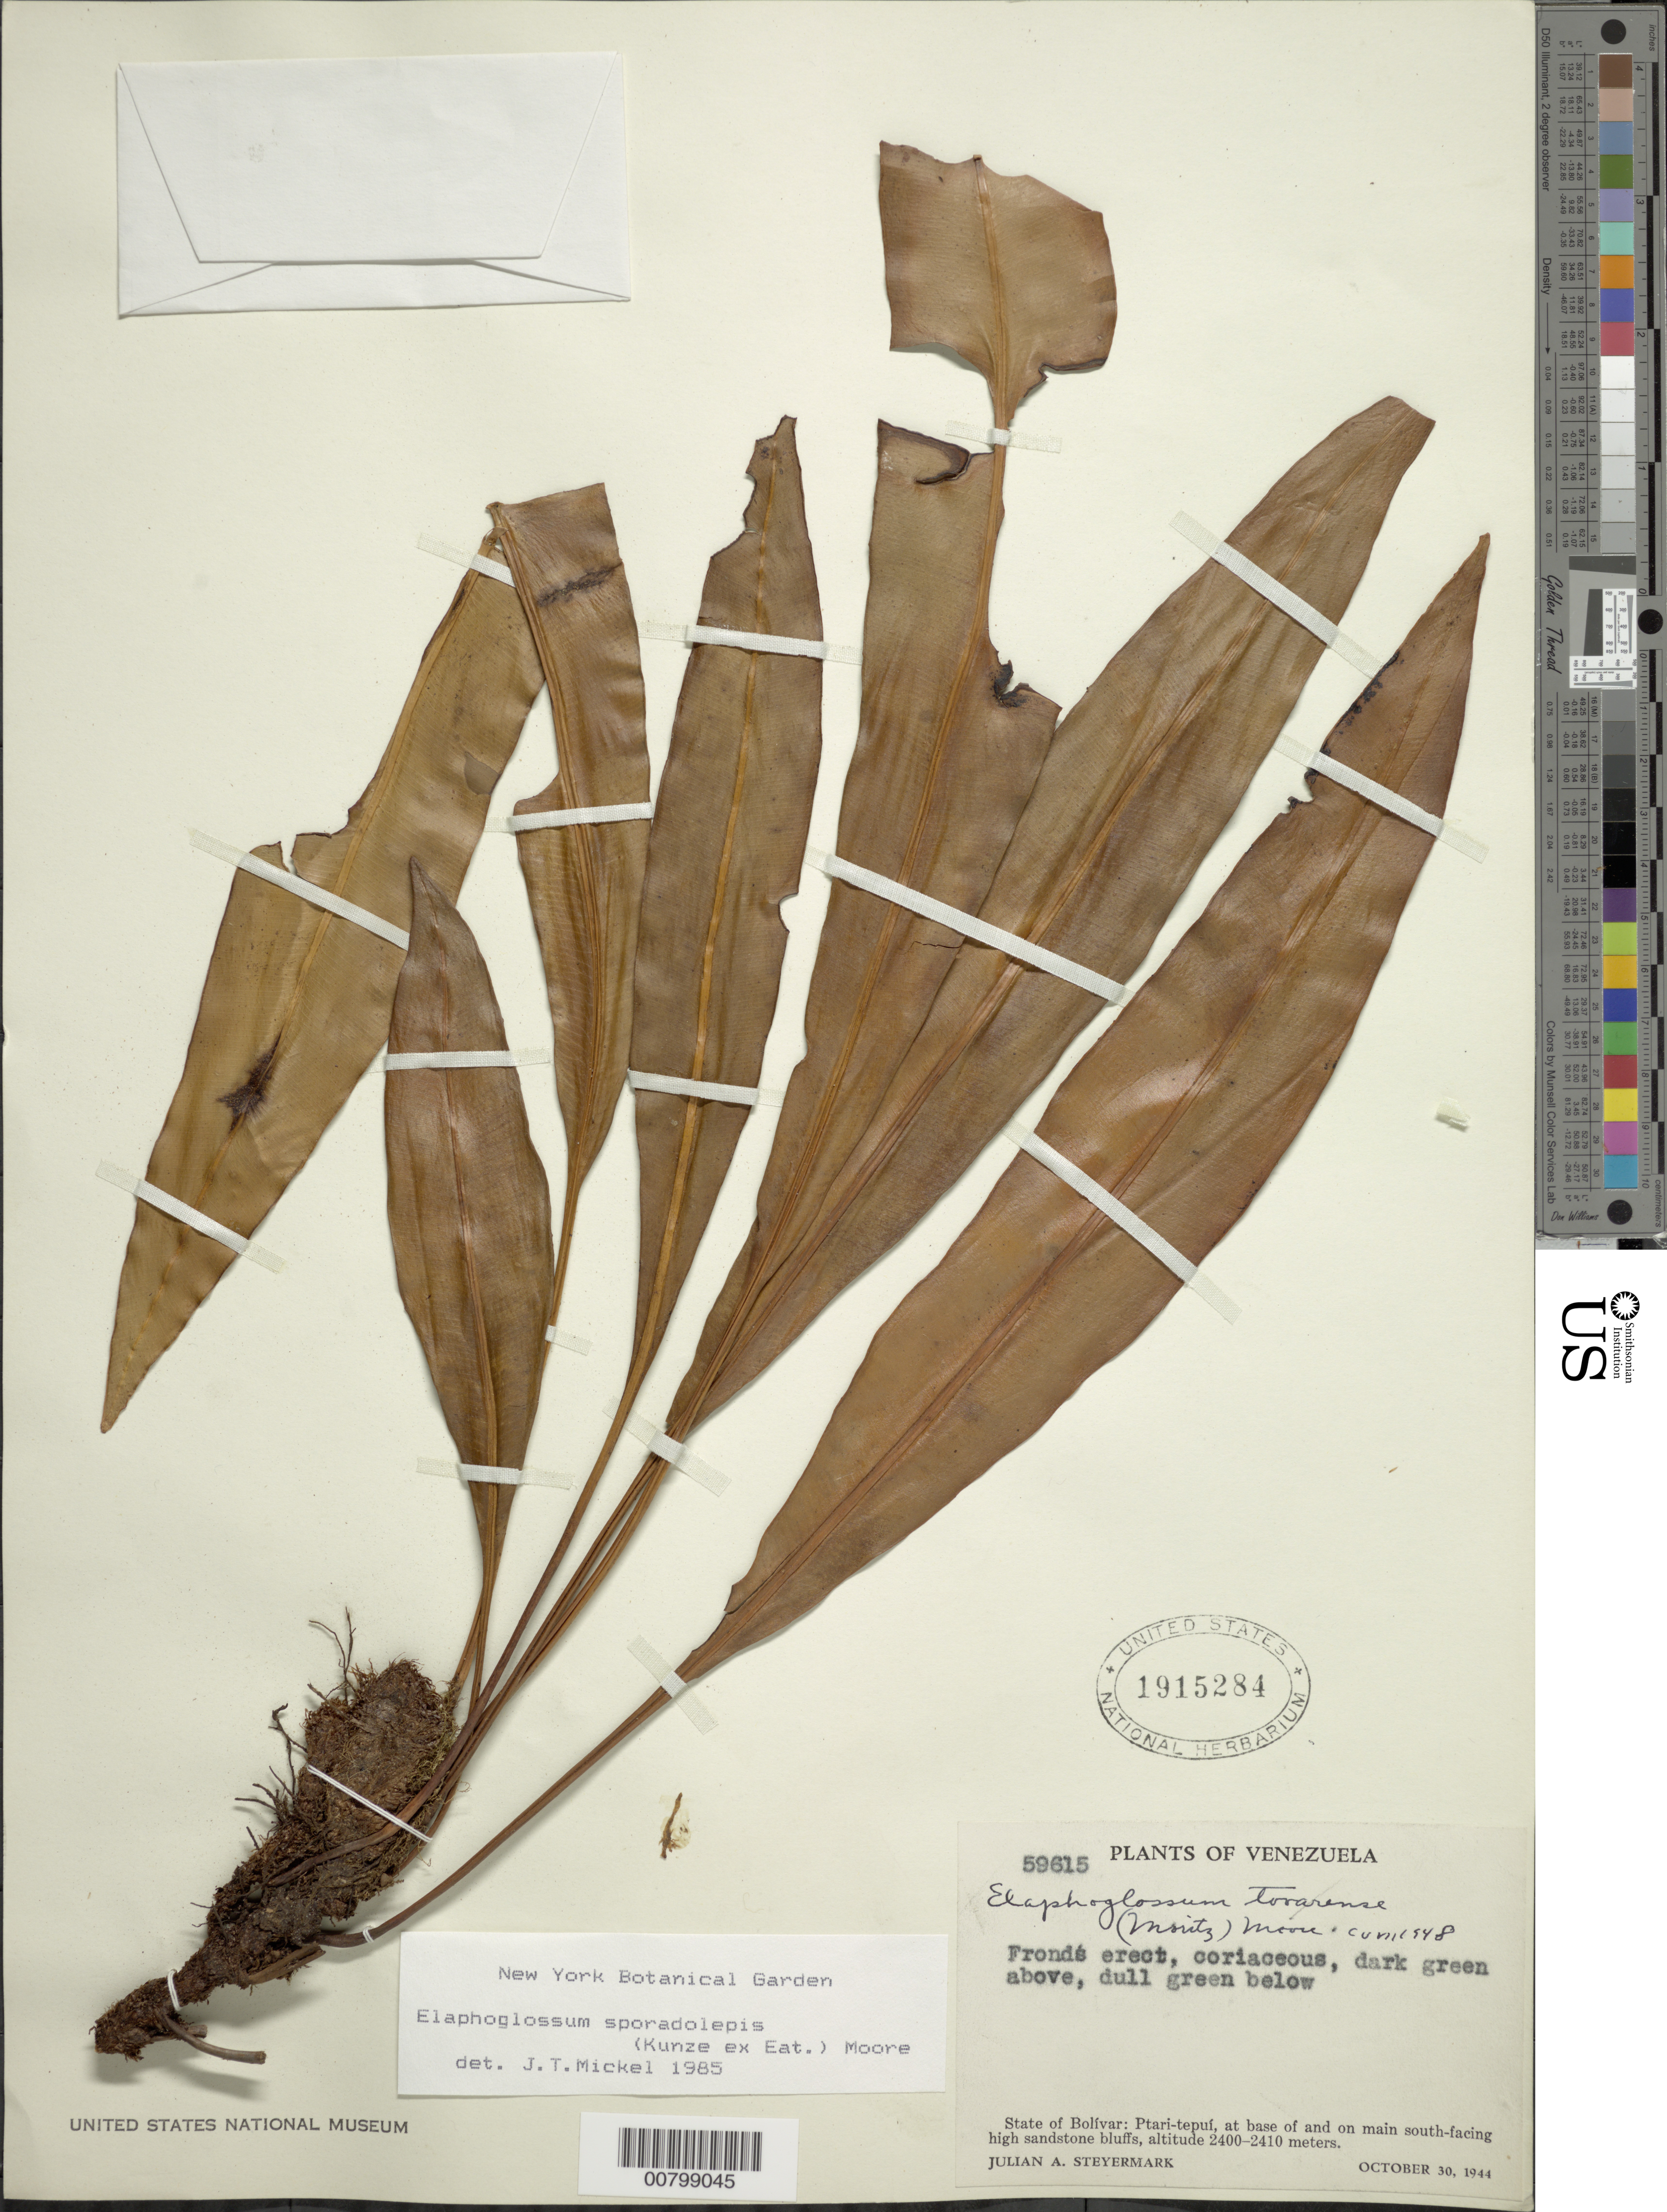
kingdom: Plantae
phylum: Tracheophyta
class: Polypodiopsida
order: Polypodiales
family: Dryopteridaceae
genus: Elaphoglossum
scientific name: Elaphoglossum sporadolepis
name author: (Kunze ex Kuhn) T. Moore ex C. Chr.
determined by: Mickel, J. T., (NY), New York Botanical Garden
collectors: J. Steyermark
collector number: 59615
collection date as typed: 30-Oct-44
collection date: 1944-10-30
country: Venezuela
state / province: Bolívar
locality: Ptari-tepuí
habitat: Base and main S-facing high sandstone bluffs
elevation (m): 2400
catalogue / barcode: US 1915284